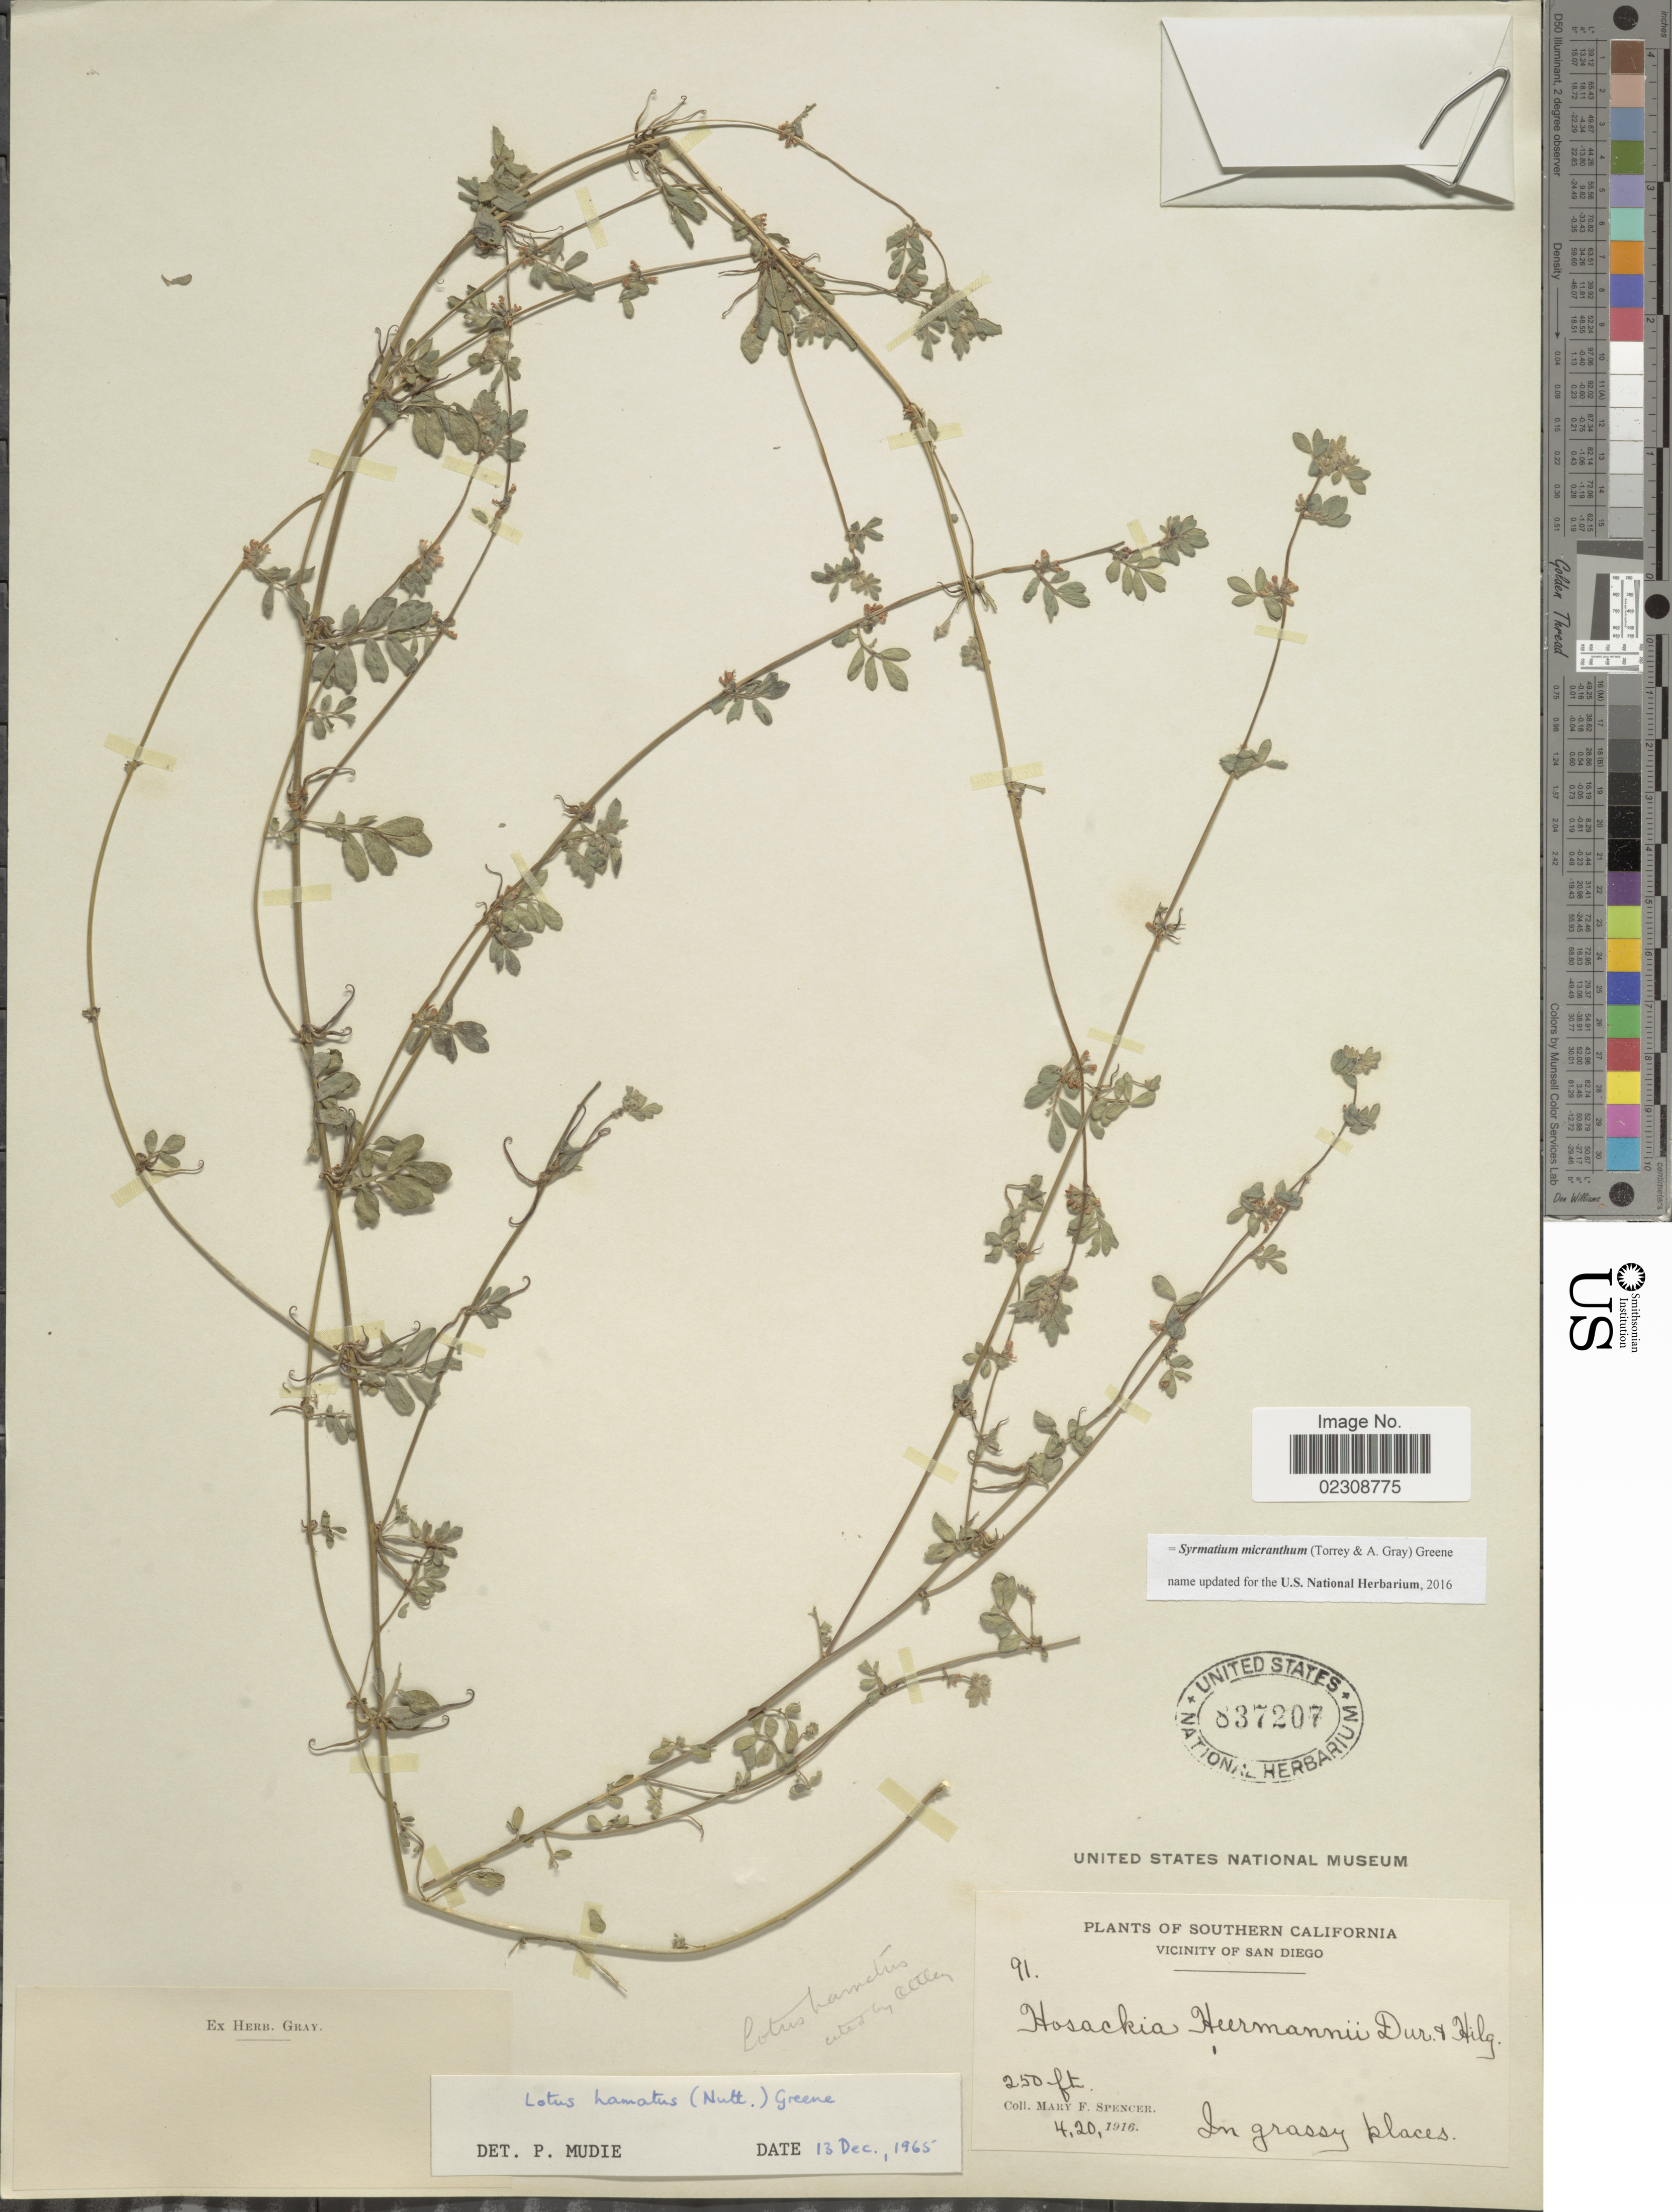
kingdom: Plantae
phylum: Tracheophyta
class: Magnoliopsida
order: Fabales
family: Fabaceae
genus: Syrmatium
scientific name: Syrmatium micranthum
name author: (Torr. & A. Gray) Greene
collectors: M. Spencer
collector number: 91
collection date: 1916-04-20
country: United States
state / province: California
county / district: San Diego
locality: Southern California. Vicinity of San Diego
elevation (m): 76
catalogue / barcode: US 837207